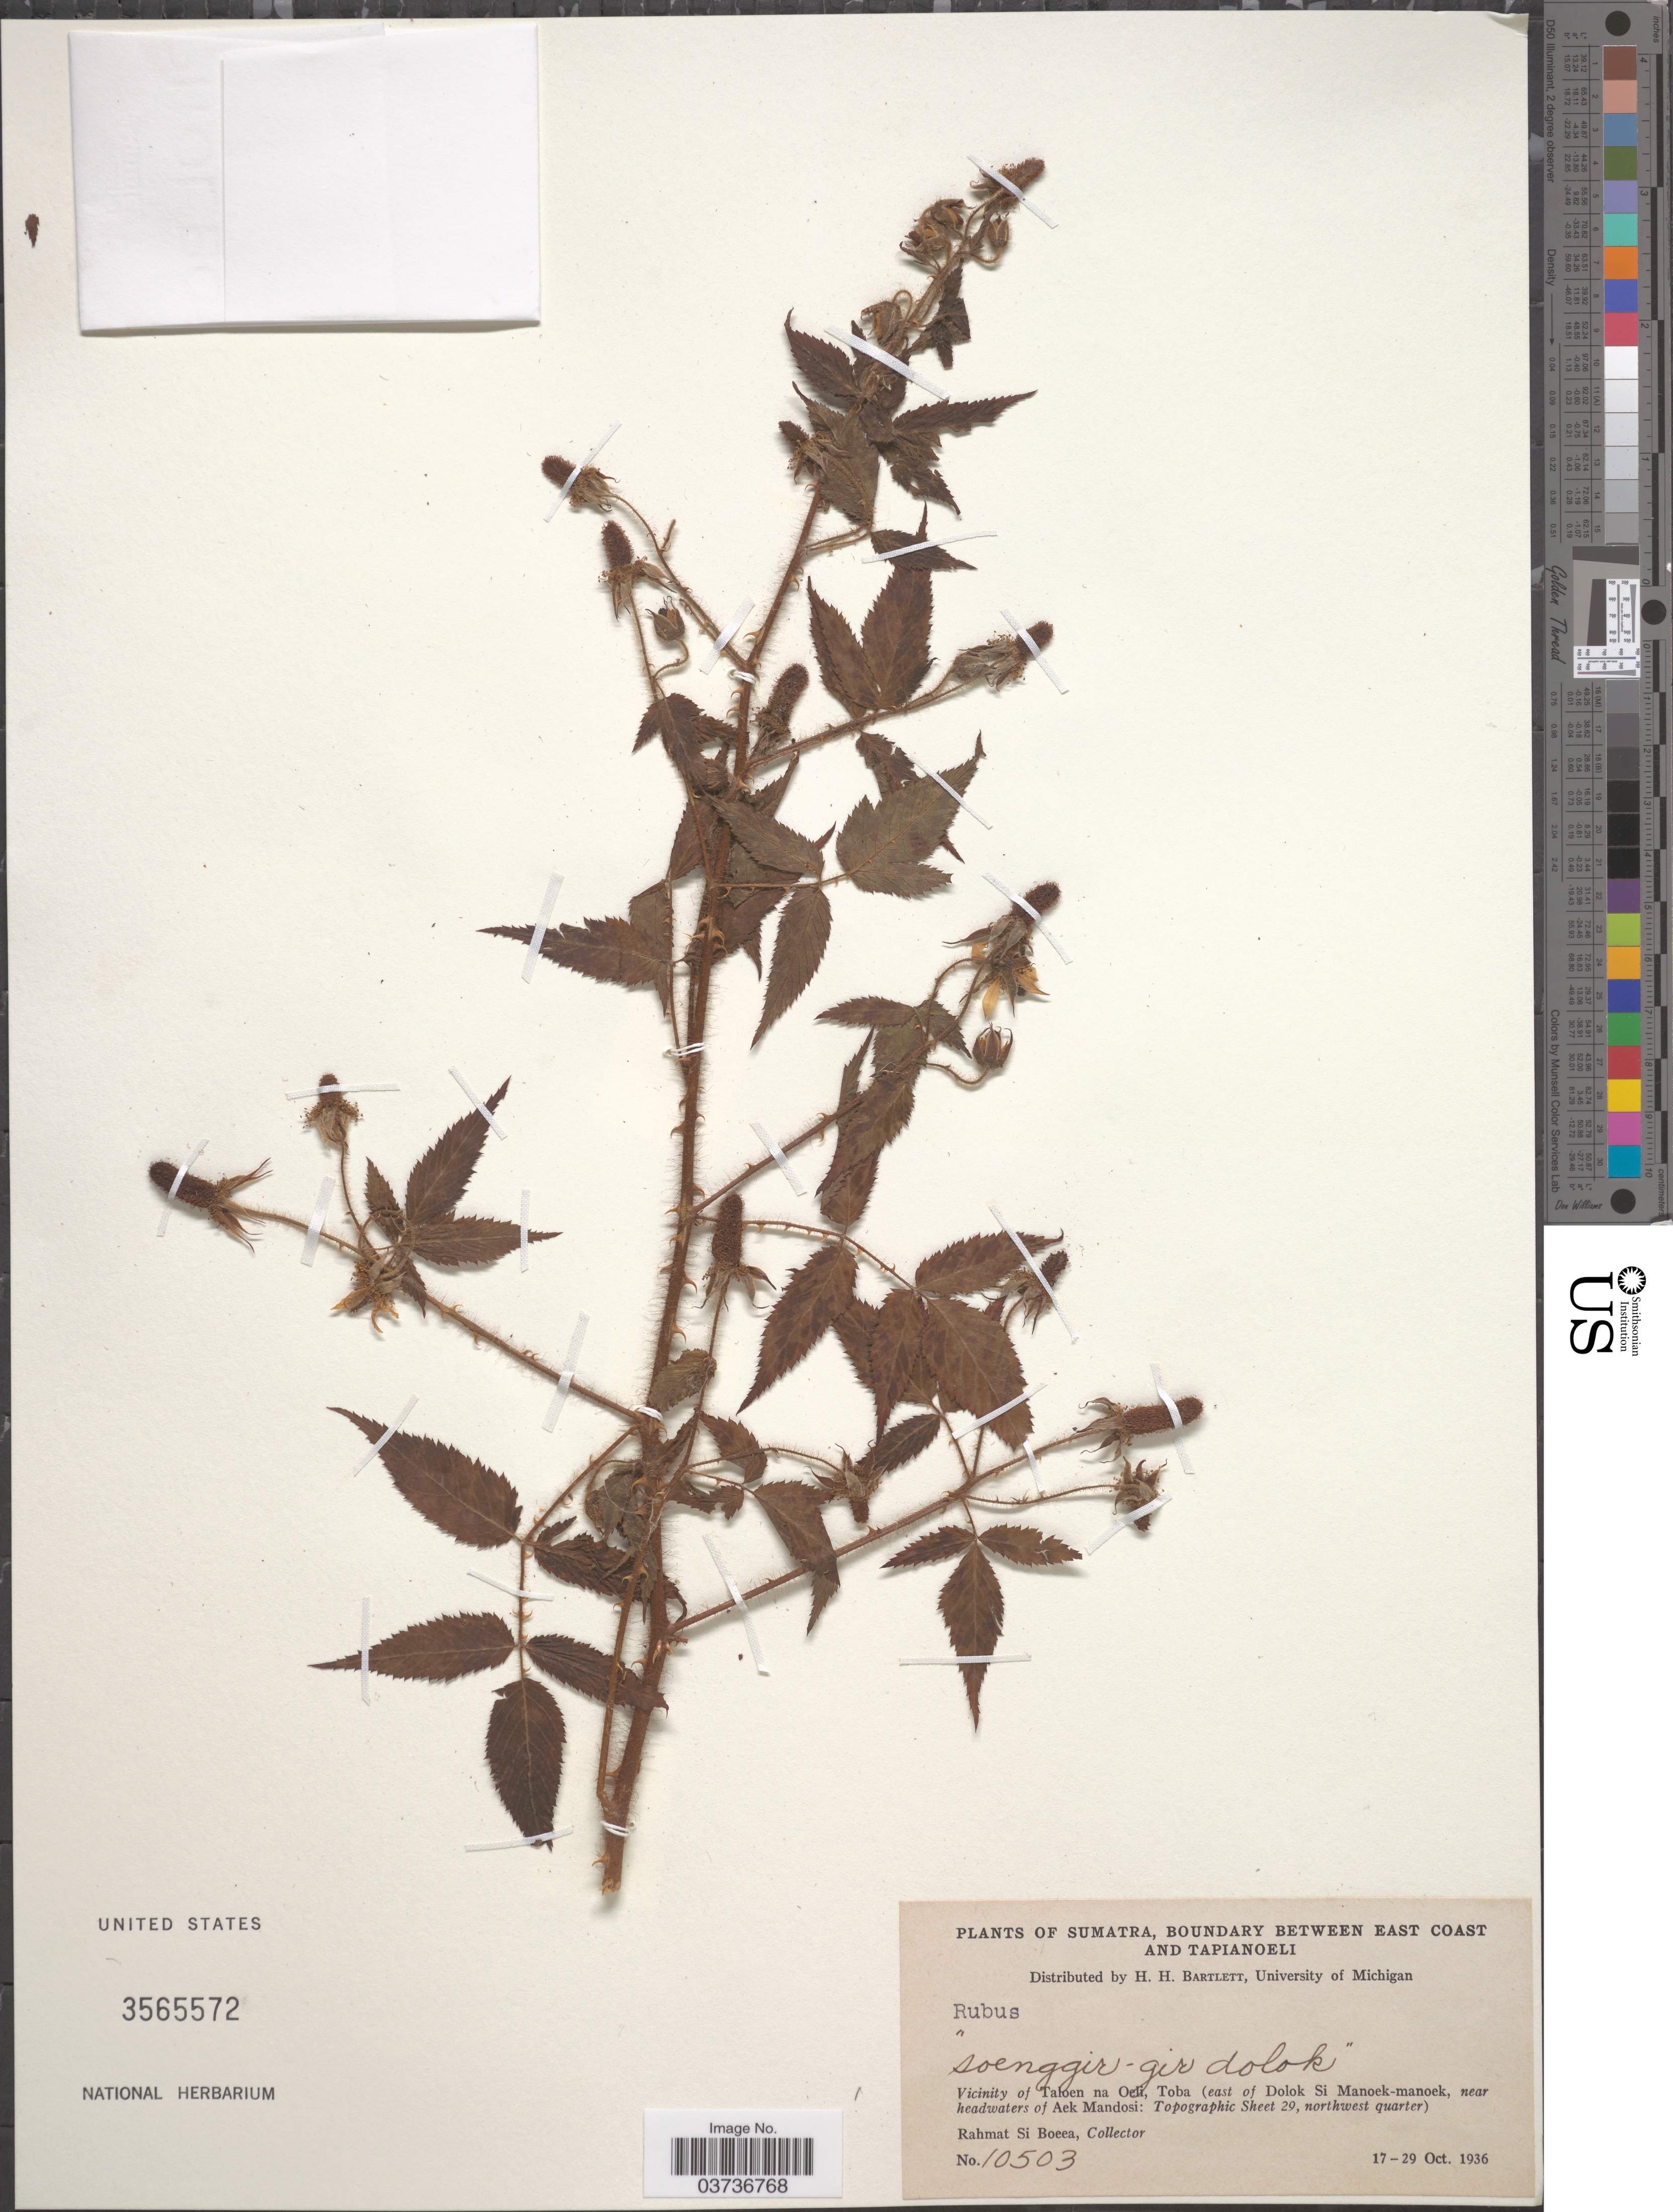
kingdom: Plantae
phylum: Tracheophyta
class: Magnoliopsida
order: Rosales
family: Rosaceae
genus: Rubus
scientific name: Rubus sp.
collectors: Rahmat Si Boeea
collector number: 10503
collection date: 1936-10-17/1936-10-29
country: Indonesia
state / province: Sumatra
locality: Sumatra, Boundary between East Coast and Tapianoeli. Vicinity of Taloen na Oeli, Toba (east of Dolok Si Manoek-manoek, near headwaters of Aek Mandosi: Topographic Sheet 29, northwest quarter).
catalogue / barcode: US 3565572